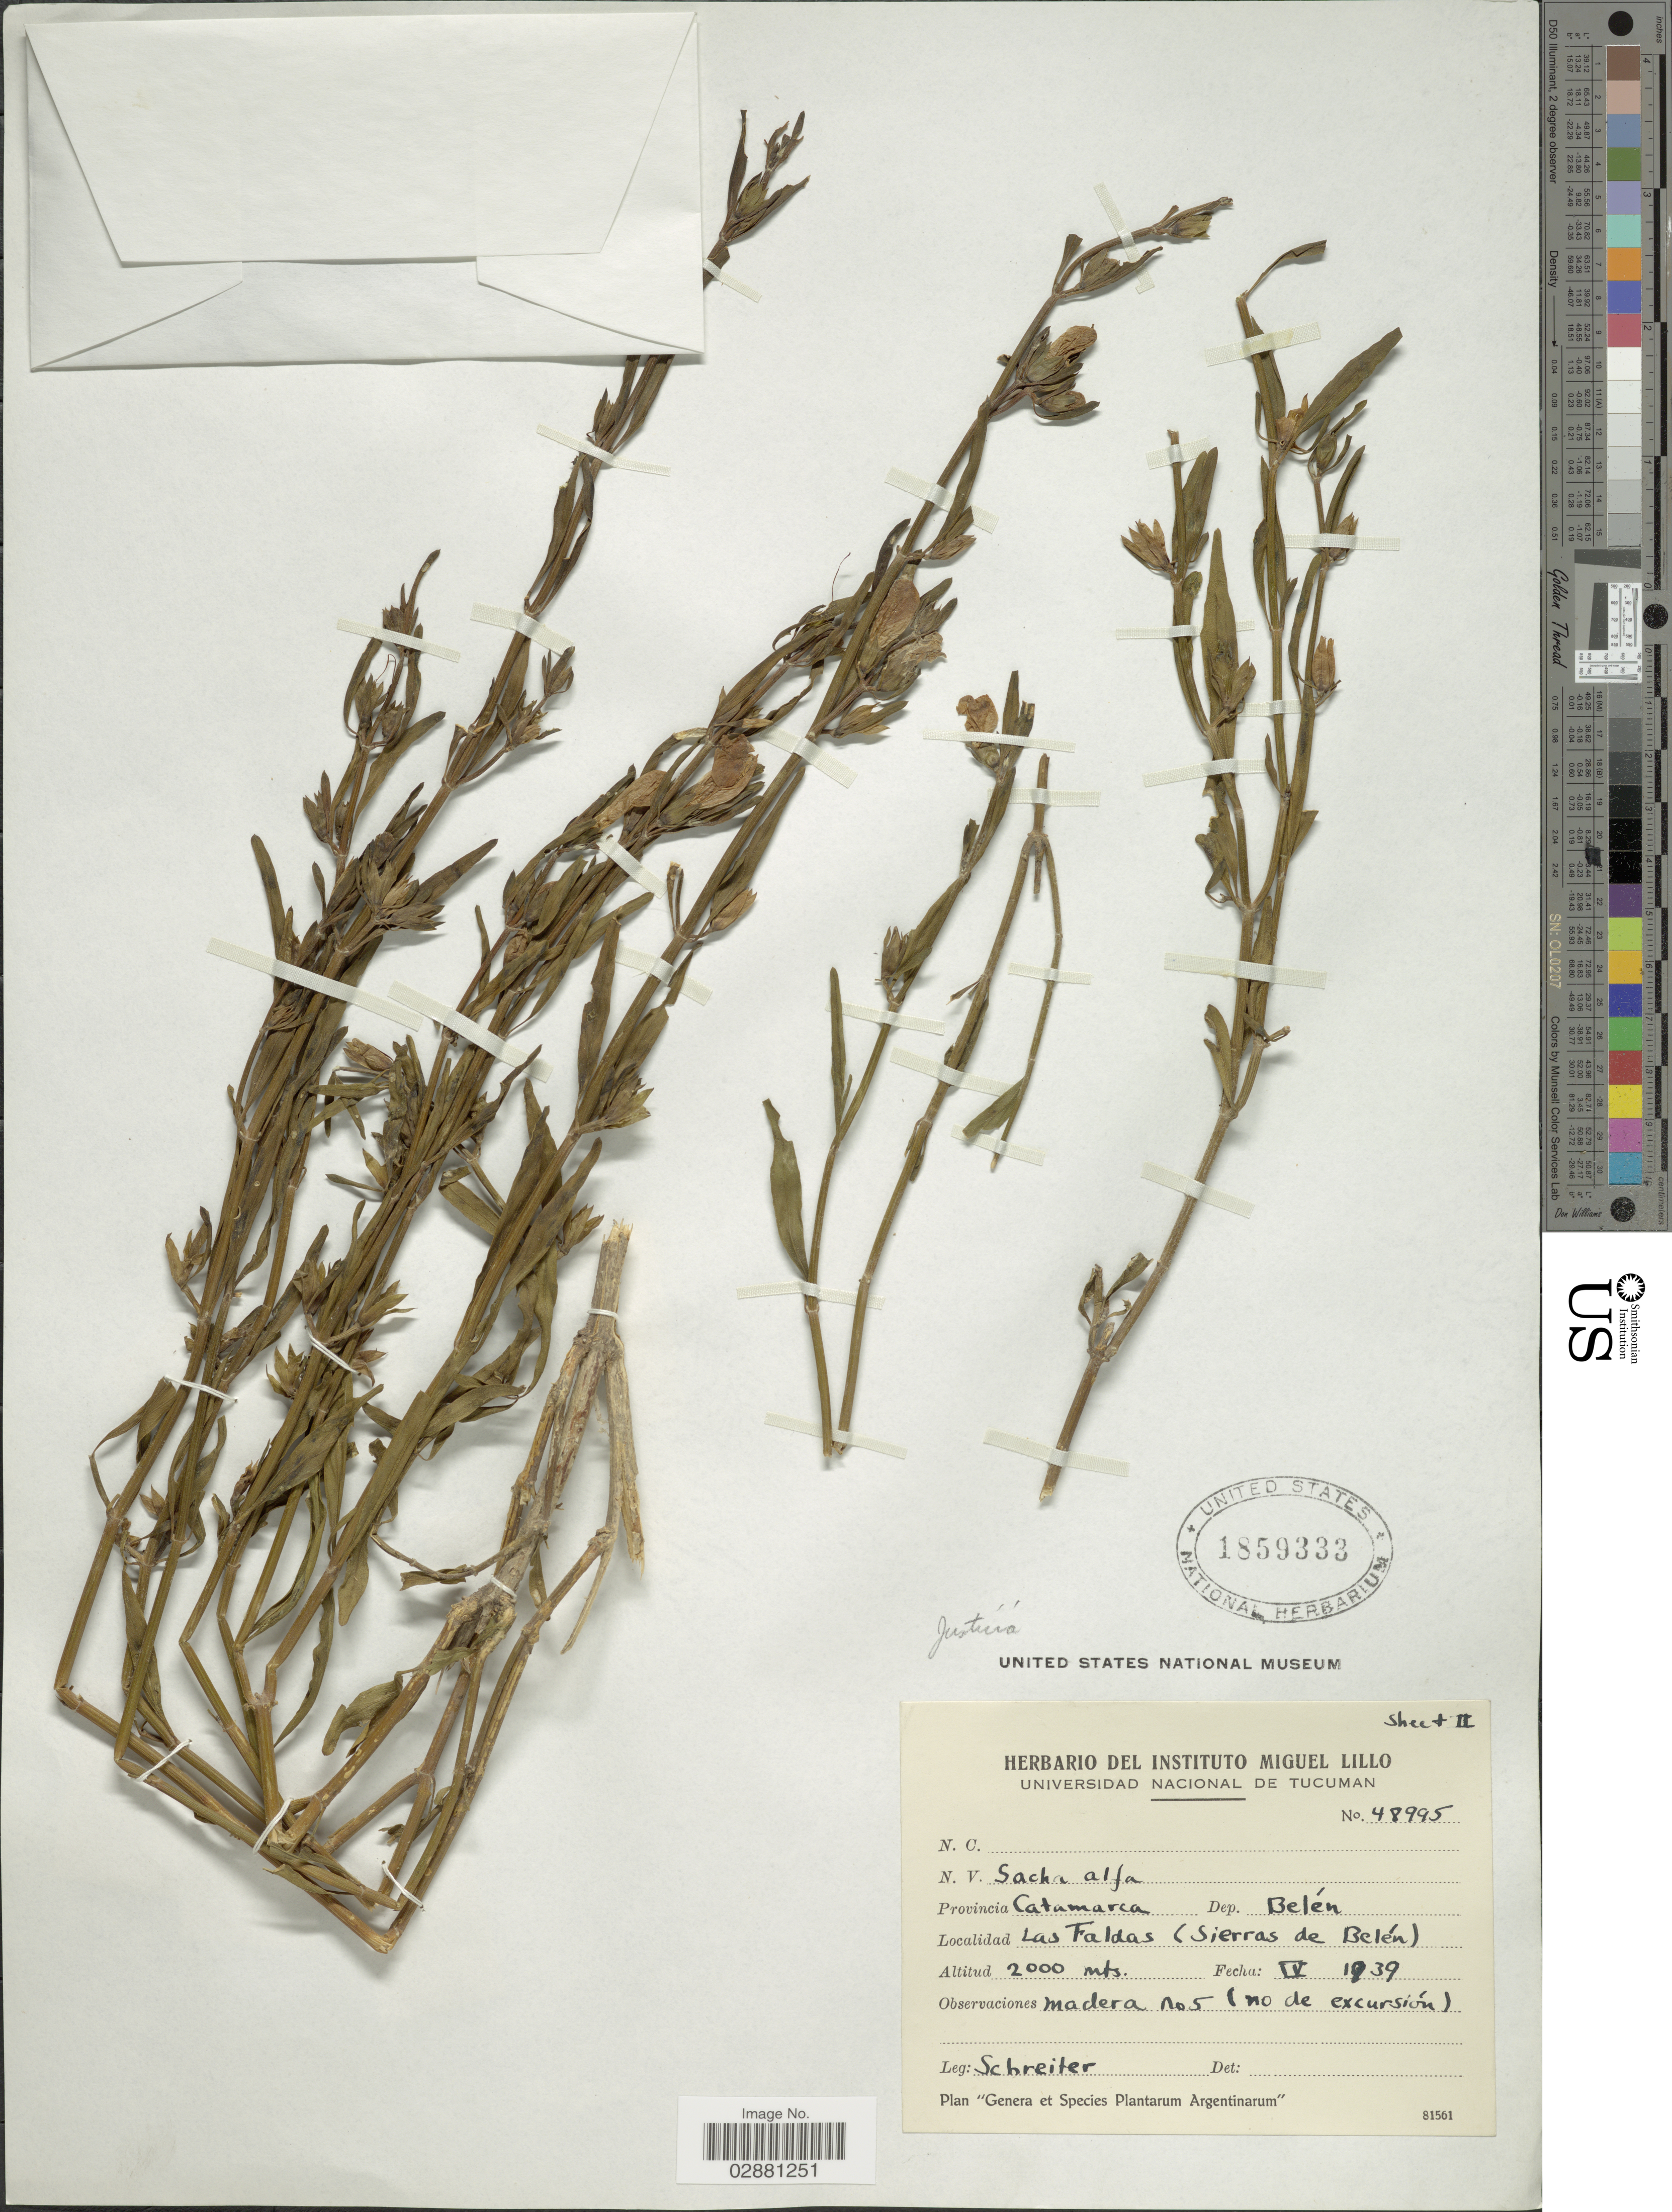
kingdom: Plantae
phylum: Tracheophyta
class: Magnoliopsida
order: Lamiales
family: Acanthaceae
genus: Justicia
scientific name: Justicia tweediana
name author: (Nees) Griseb.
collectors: -. Schreiter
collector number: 48995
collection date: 1939-04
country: Argentina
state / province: Catamarca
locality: Provincia Catamarca, Dep. Belén, Las Faldas (Sierras de Belén).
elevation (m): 2000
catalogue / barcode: US 1859333